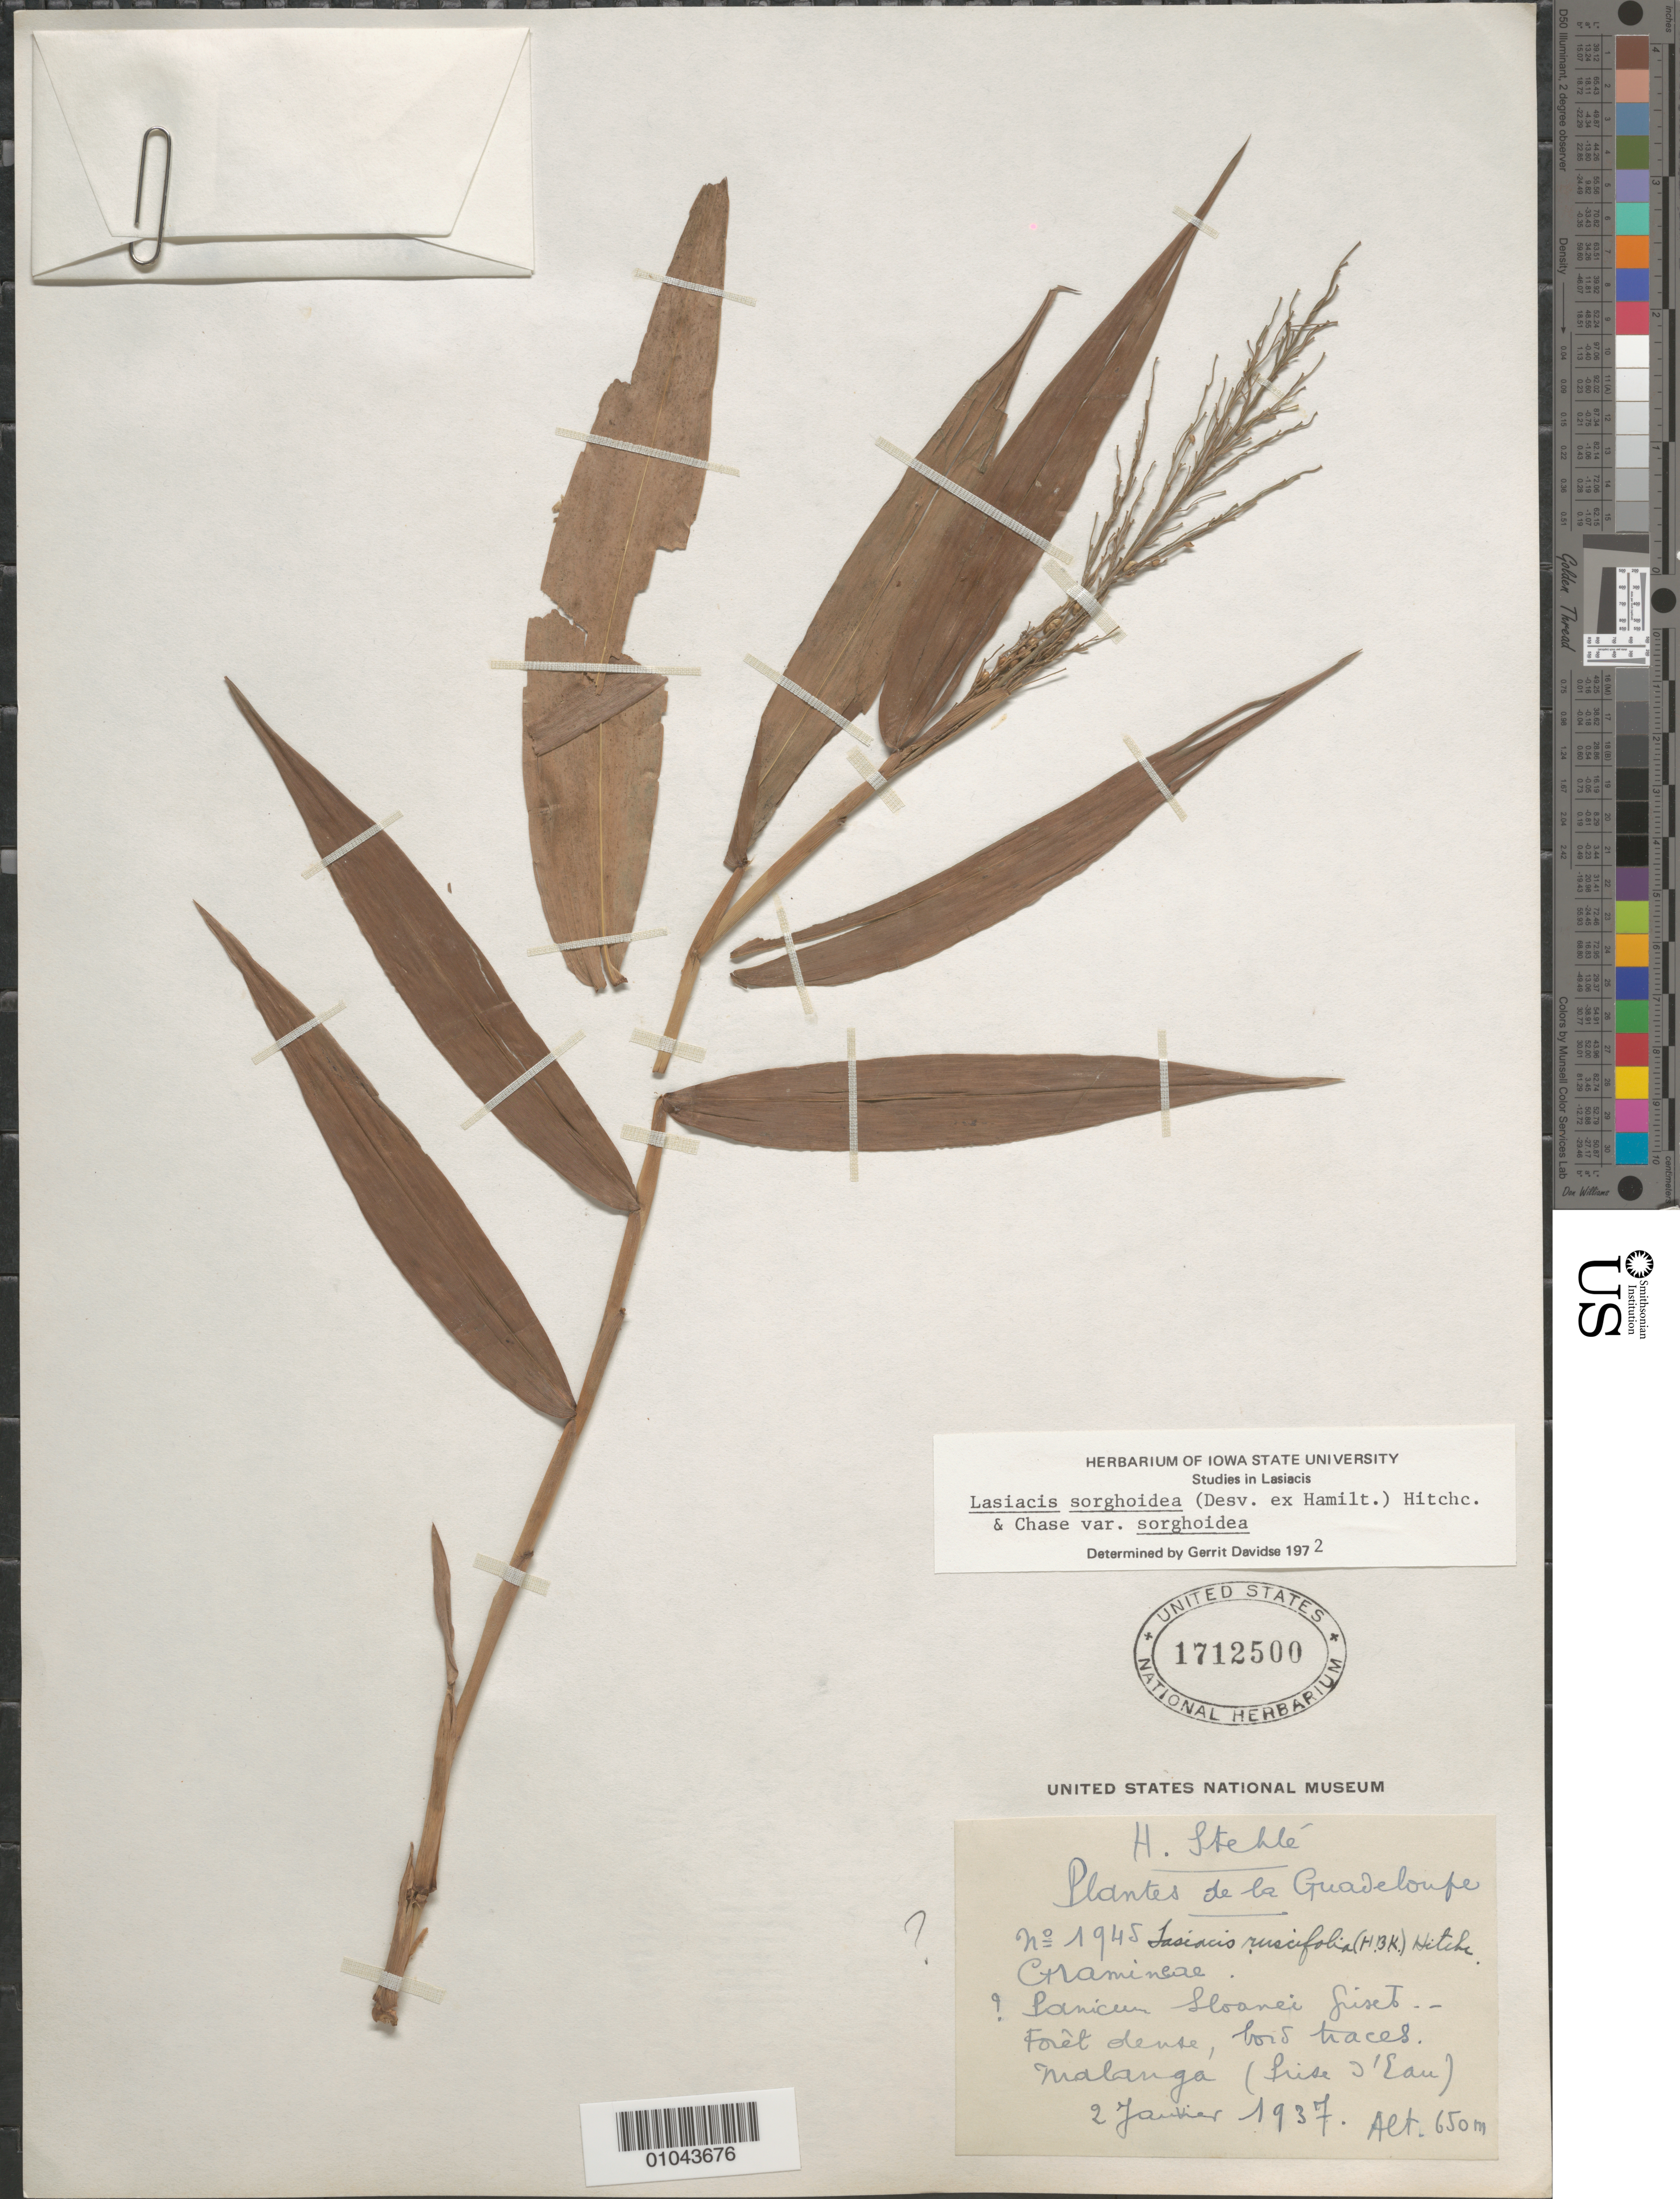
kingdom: Plantae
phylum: Tracheophyta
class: Liliopsida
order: Poales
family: Poaceae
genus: Lasiacis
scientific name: Lasiacis sorghoidea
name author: (Desv. ex Ham.) Hitchc. & Chase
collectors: H. Stehlé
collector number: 1945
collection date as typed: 02 Jan 1937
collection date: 1937-01-02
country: Guadeloupe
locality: Bois haces. Malanga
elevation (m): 650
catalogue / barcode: US 1712500